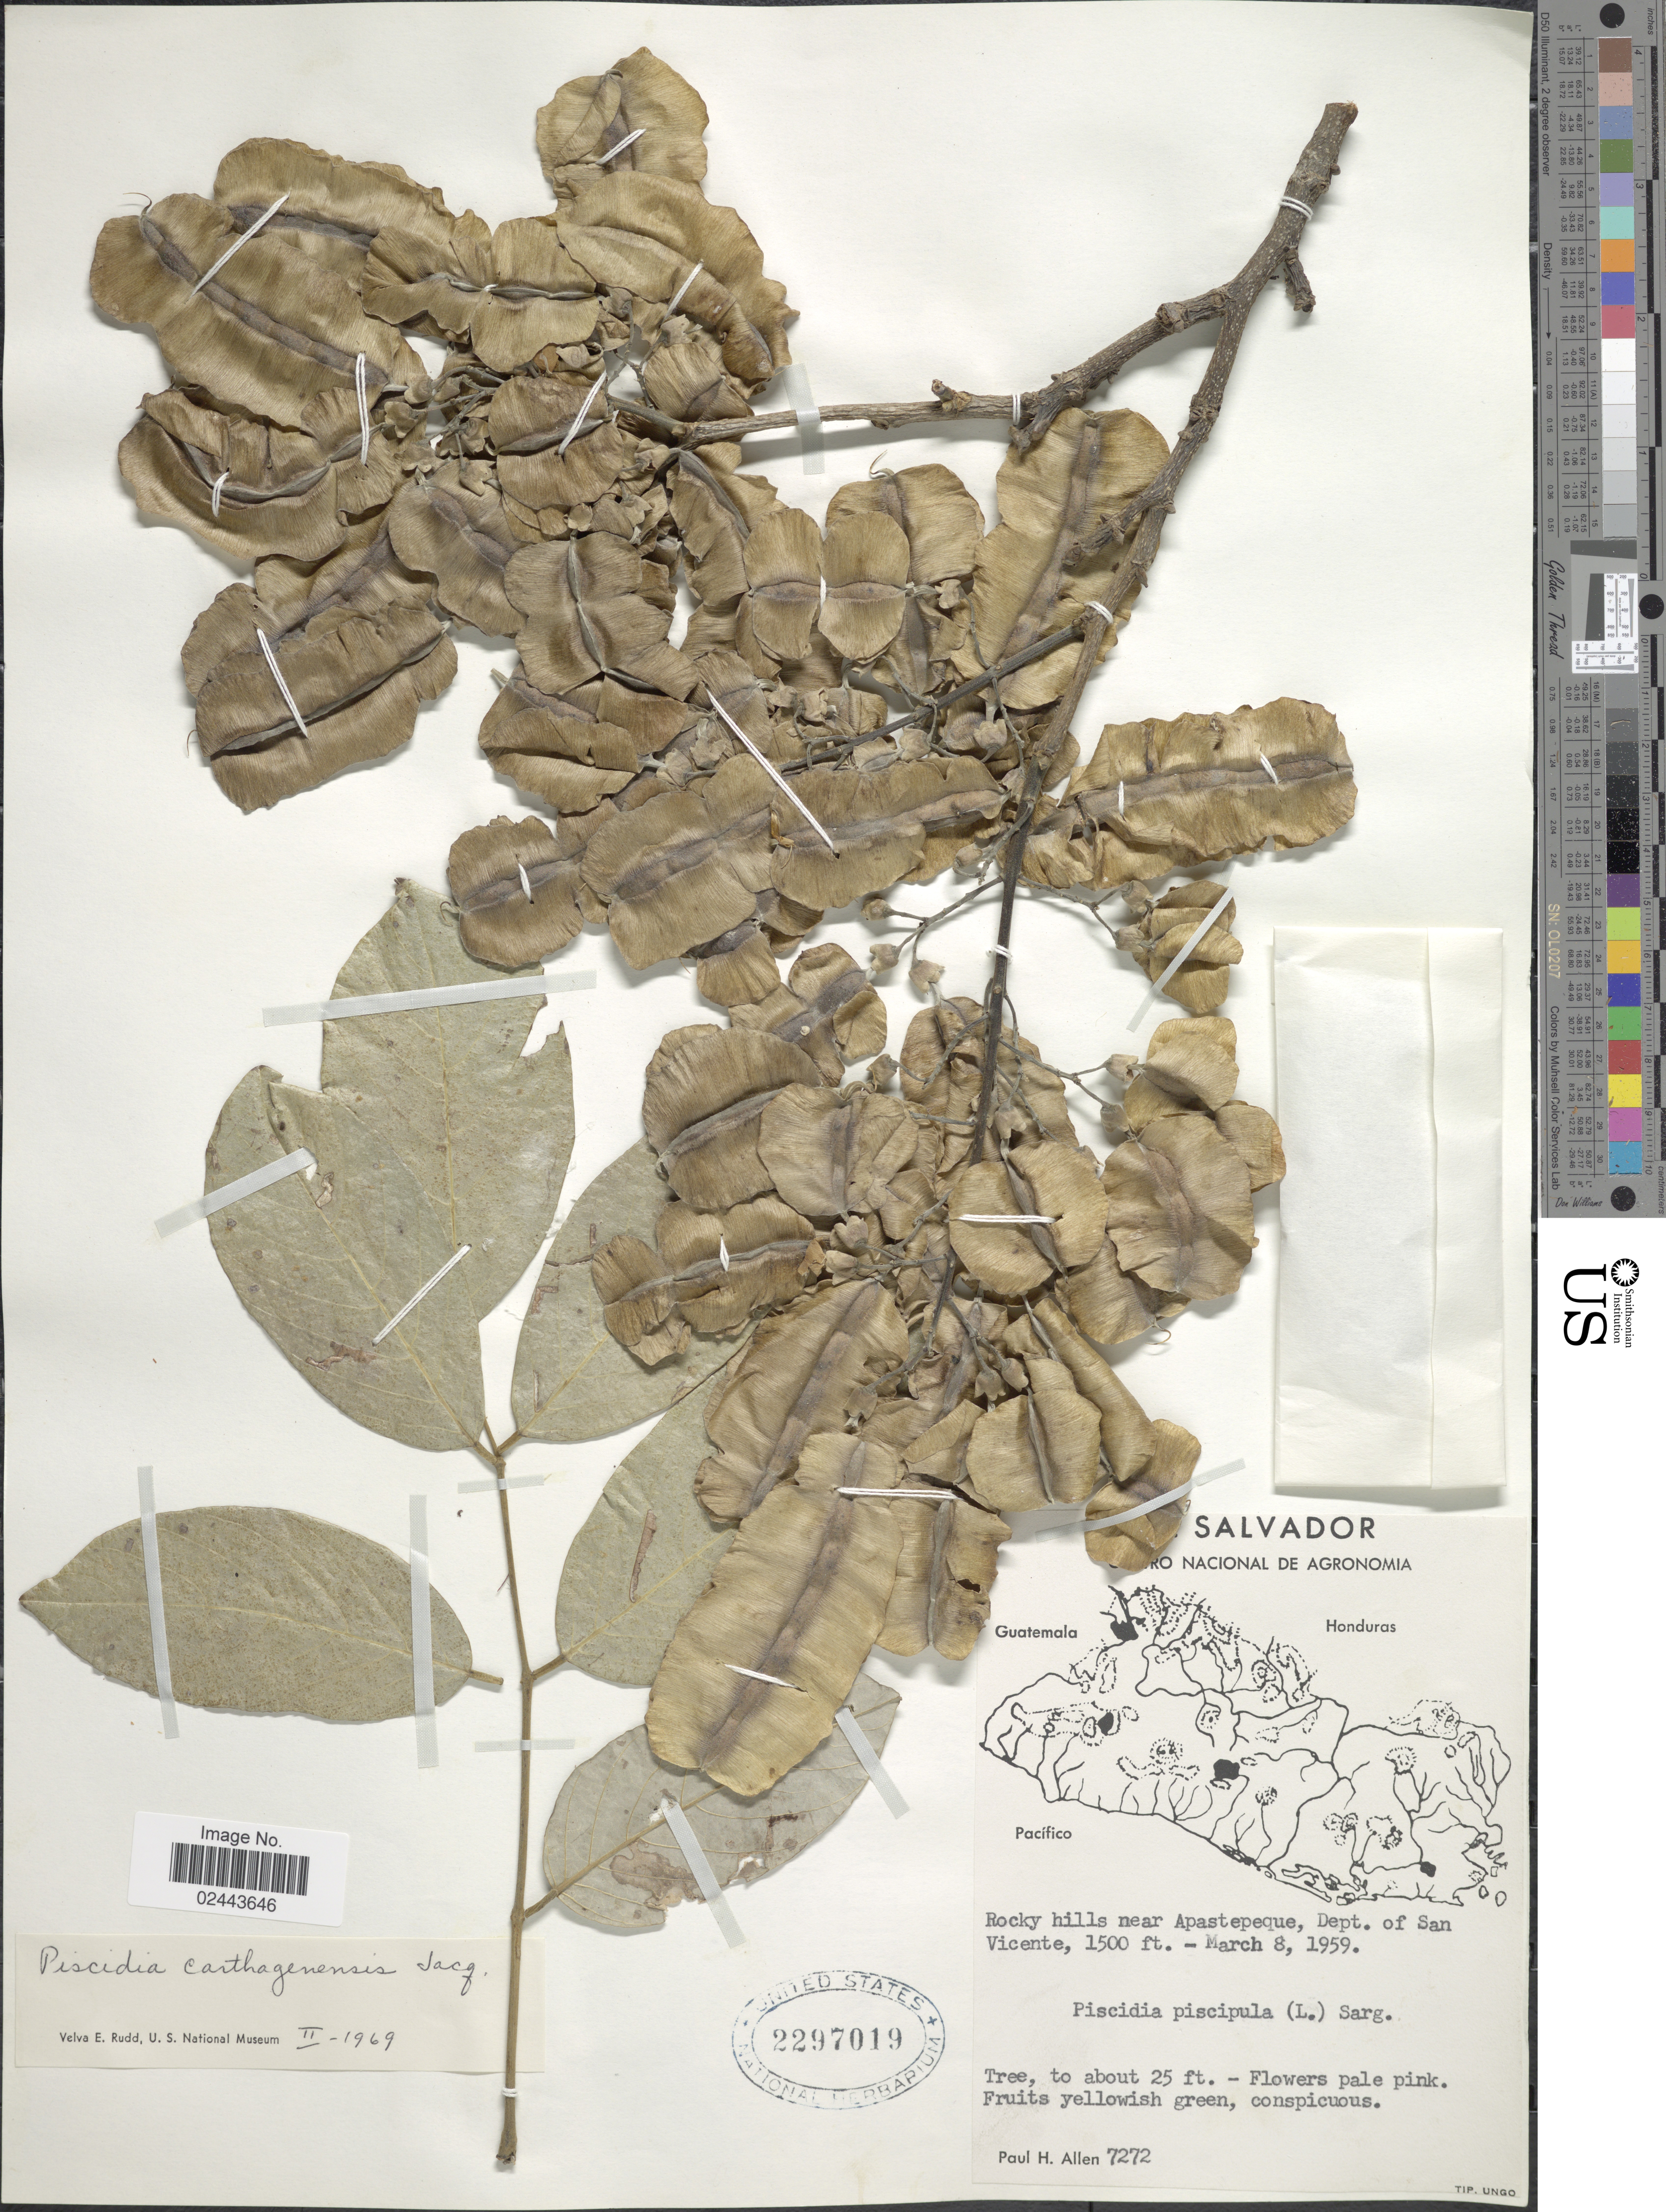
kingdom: Plantae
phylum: Tracheophyta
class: Magnoliopsida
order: Fabales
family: Fabaceae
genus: Piscidia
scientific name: Piscidia carthagenensis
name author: Jacq.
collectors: P. H. Allen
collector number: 7272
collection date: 1959-03-07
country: El Salvador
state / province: San Vincente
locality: Rocky hills near Apastepeque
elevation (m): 457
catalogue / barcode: US 2297019